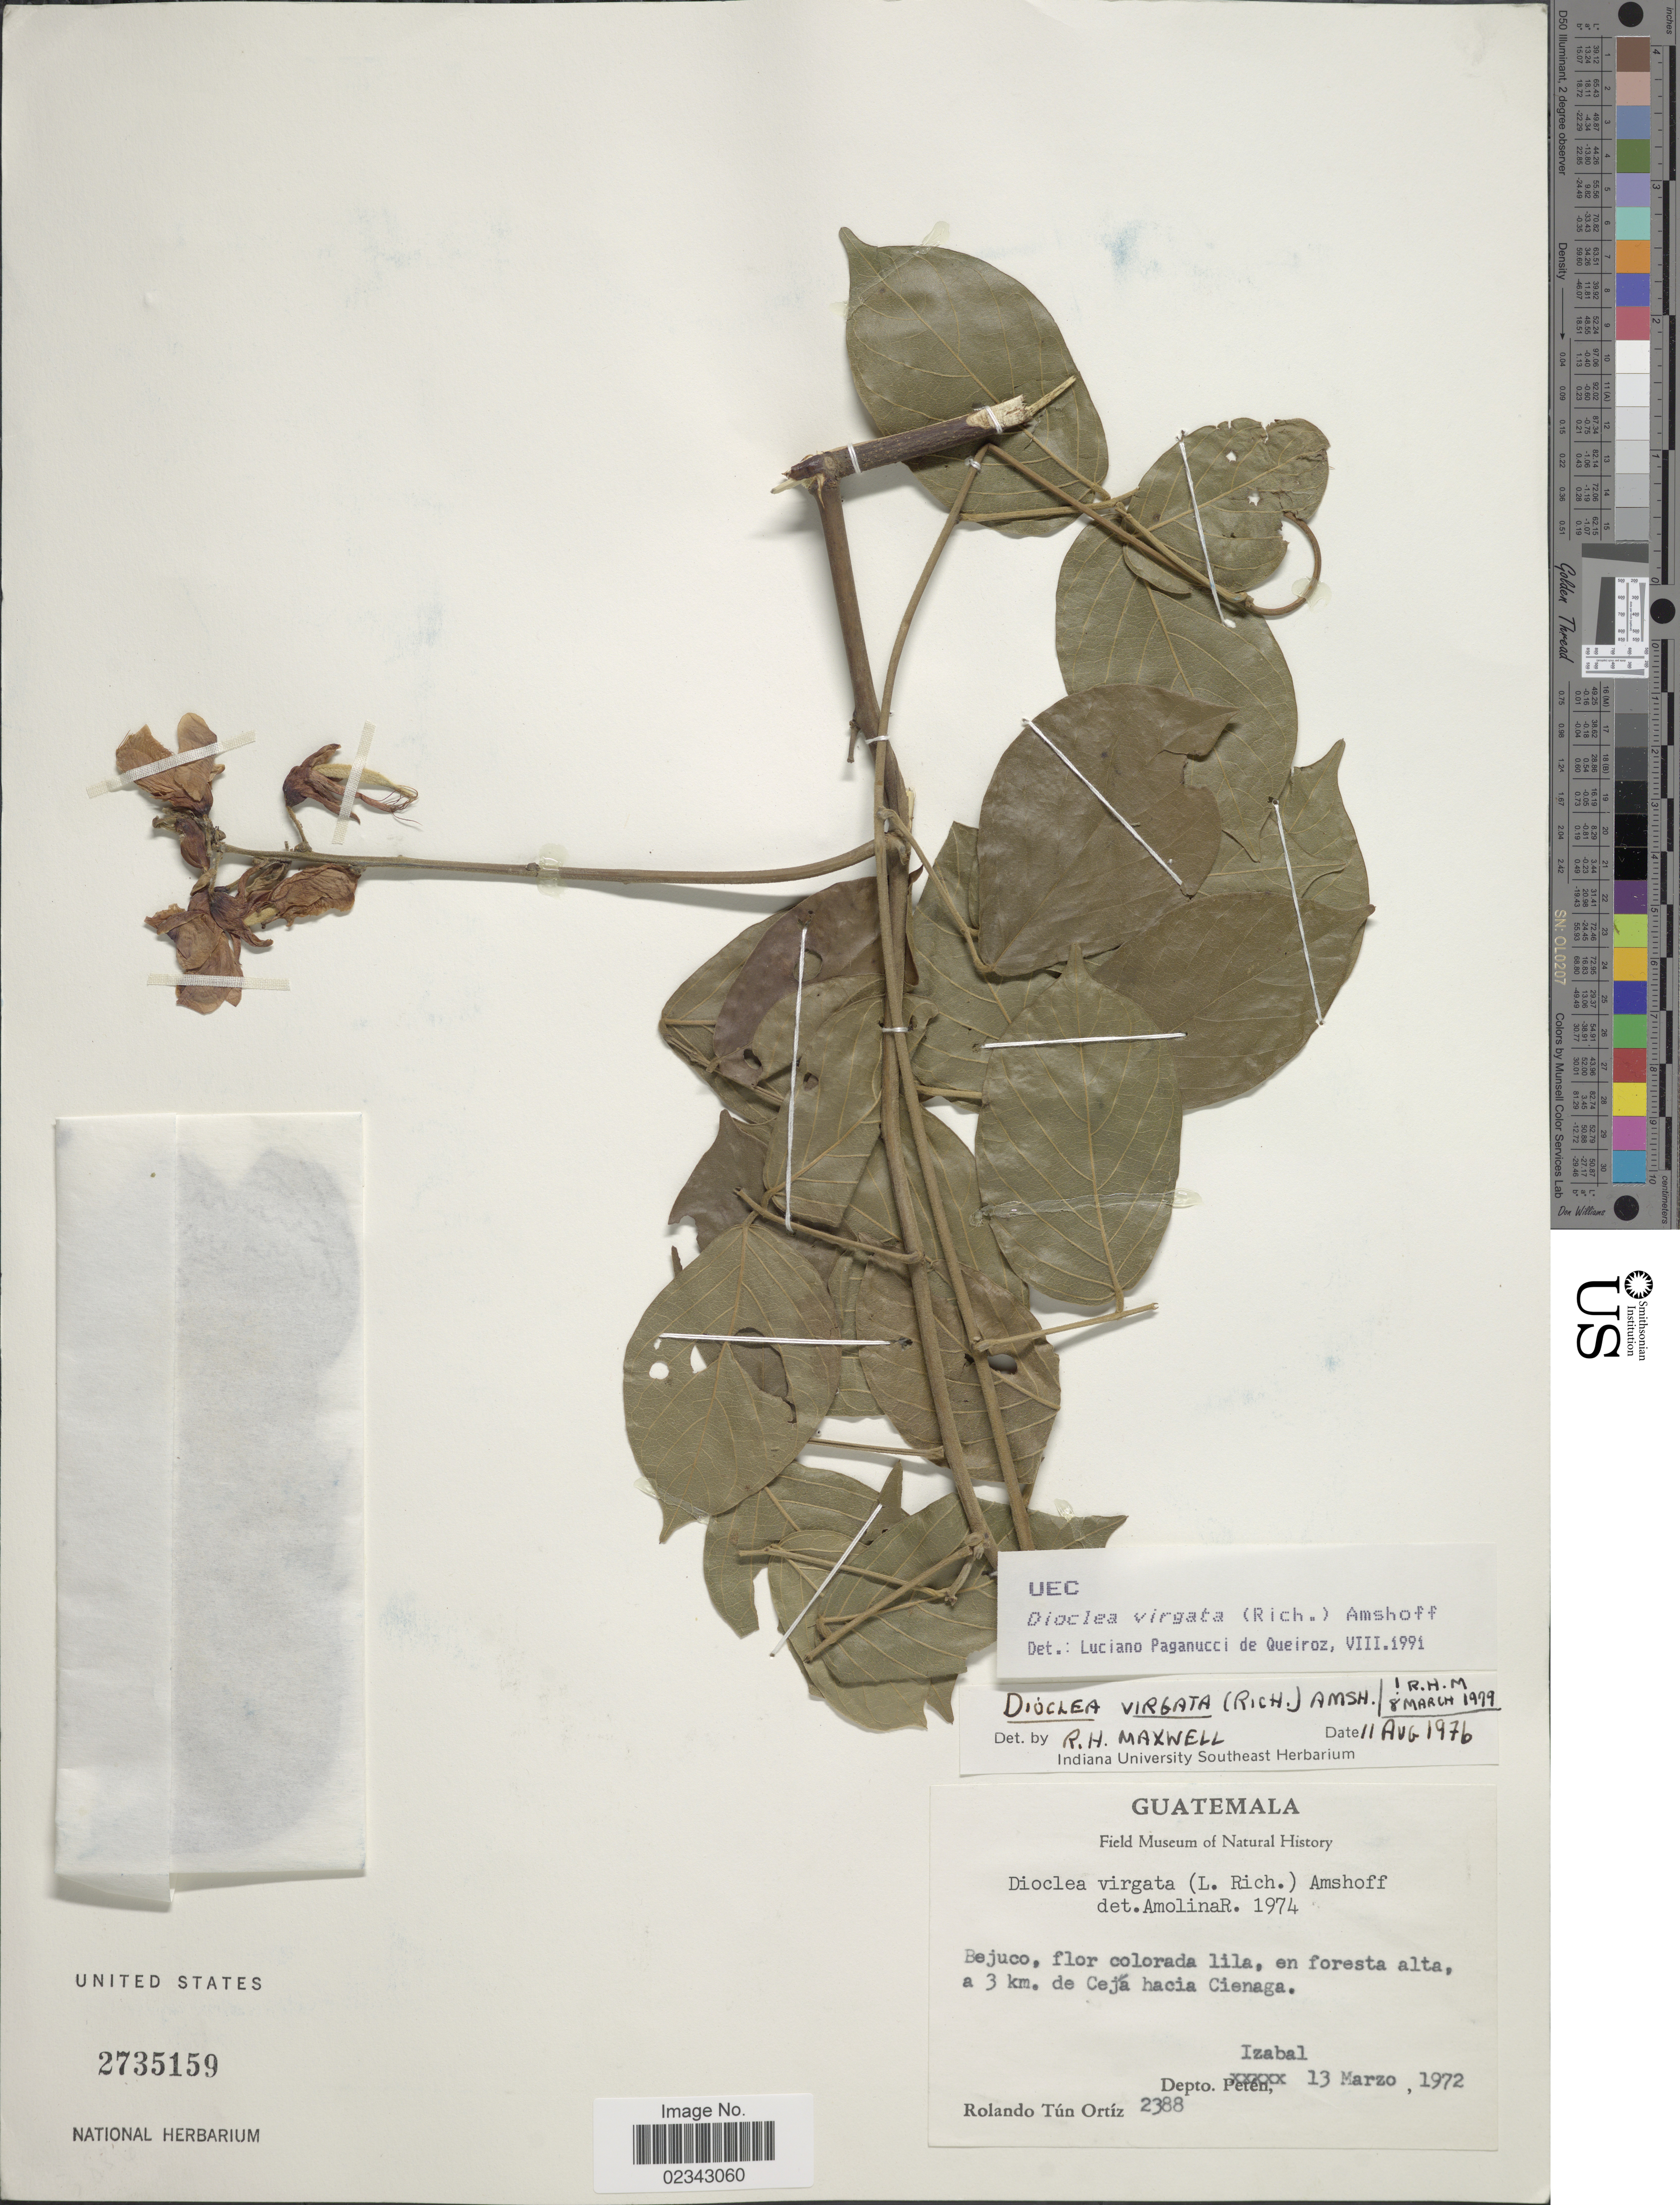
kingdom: Plantae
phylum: Tracheophyta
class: Magnoliopsida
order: Fabales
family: Fabaceae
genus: Dioclea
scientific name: Dioclea virgata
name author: (Rich.) Amshoff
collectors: R. Tún Ortíz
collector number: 2388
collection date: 1972-03-13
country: Guatemala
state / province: Izabal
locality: A 3 km de Ceja hacia Cienaga, Depto Izabal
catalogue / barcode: US 2735159